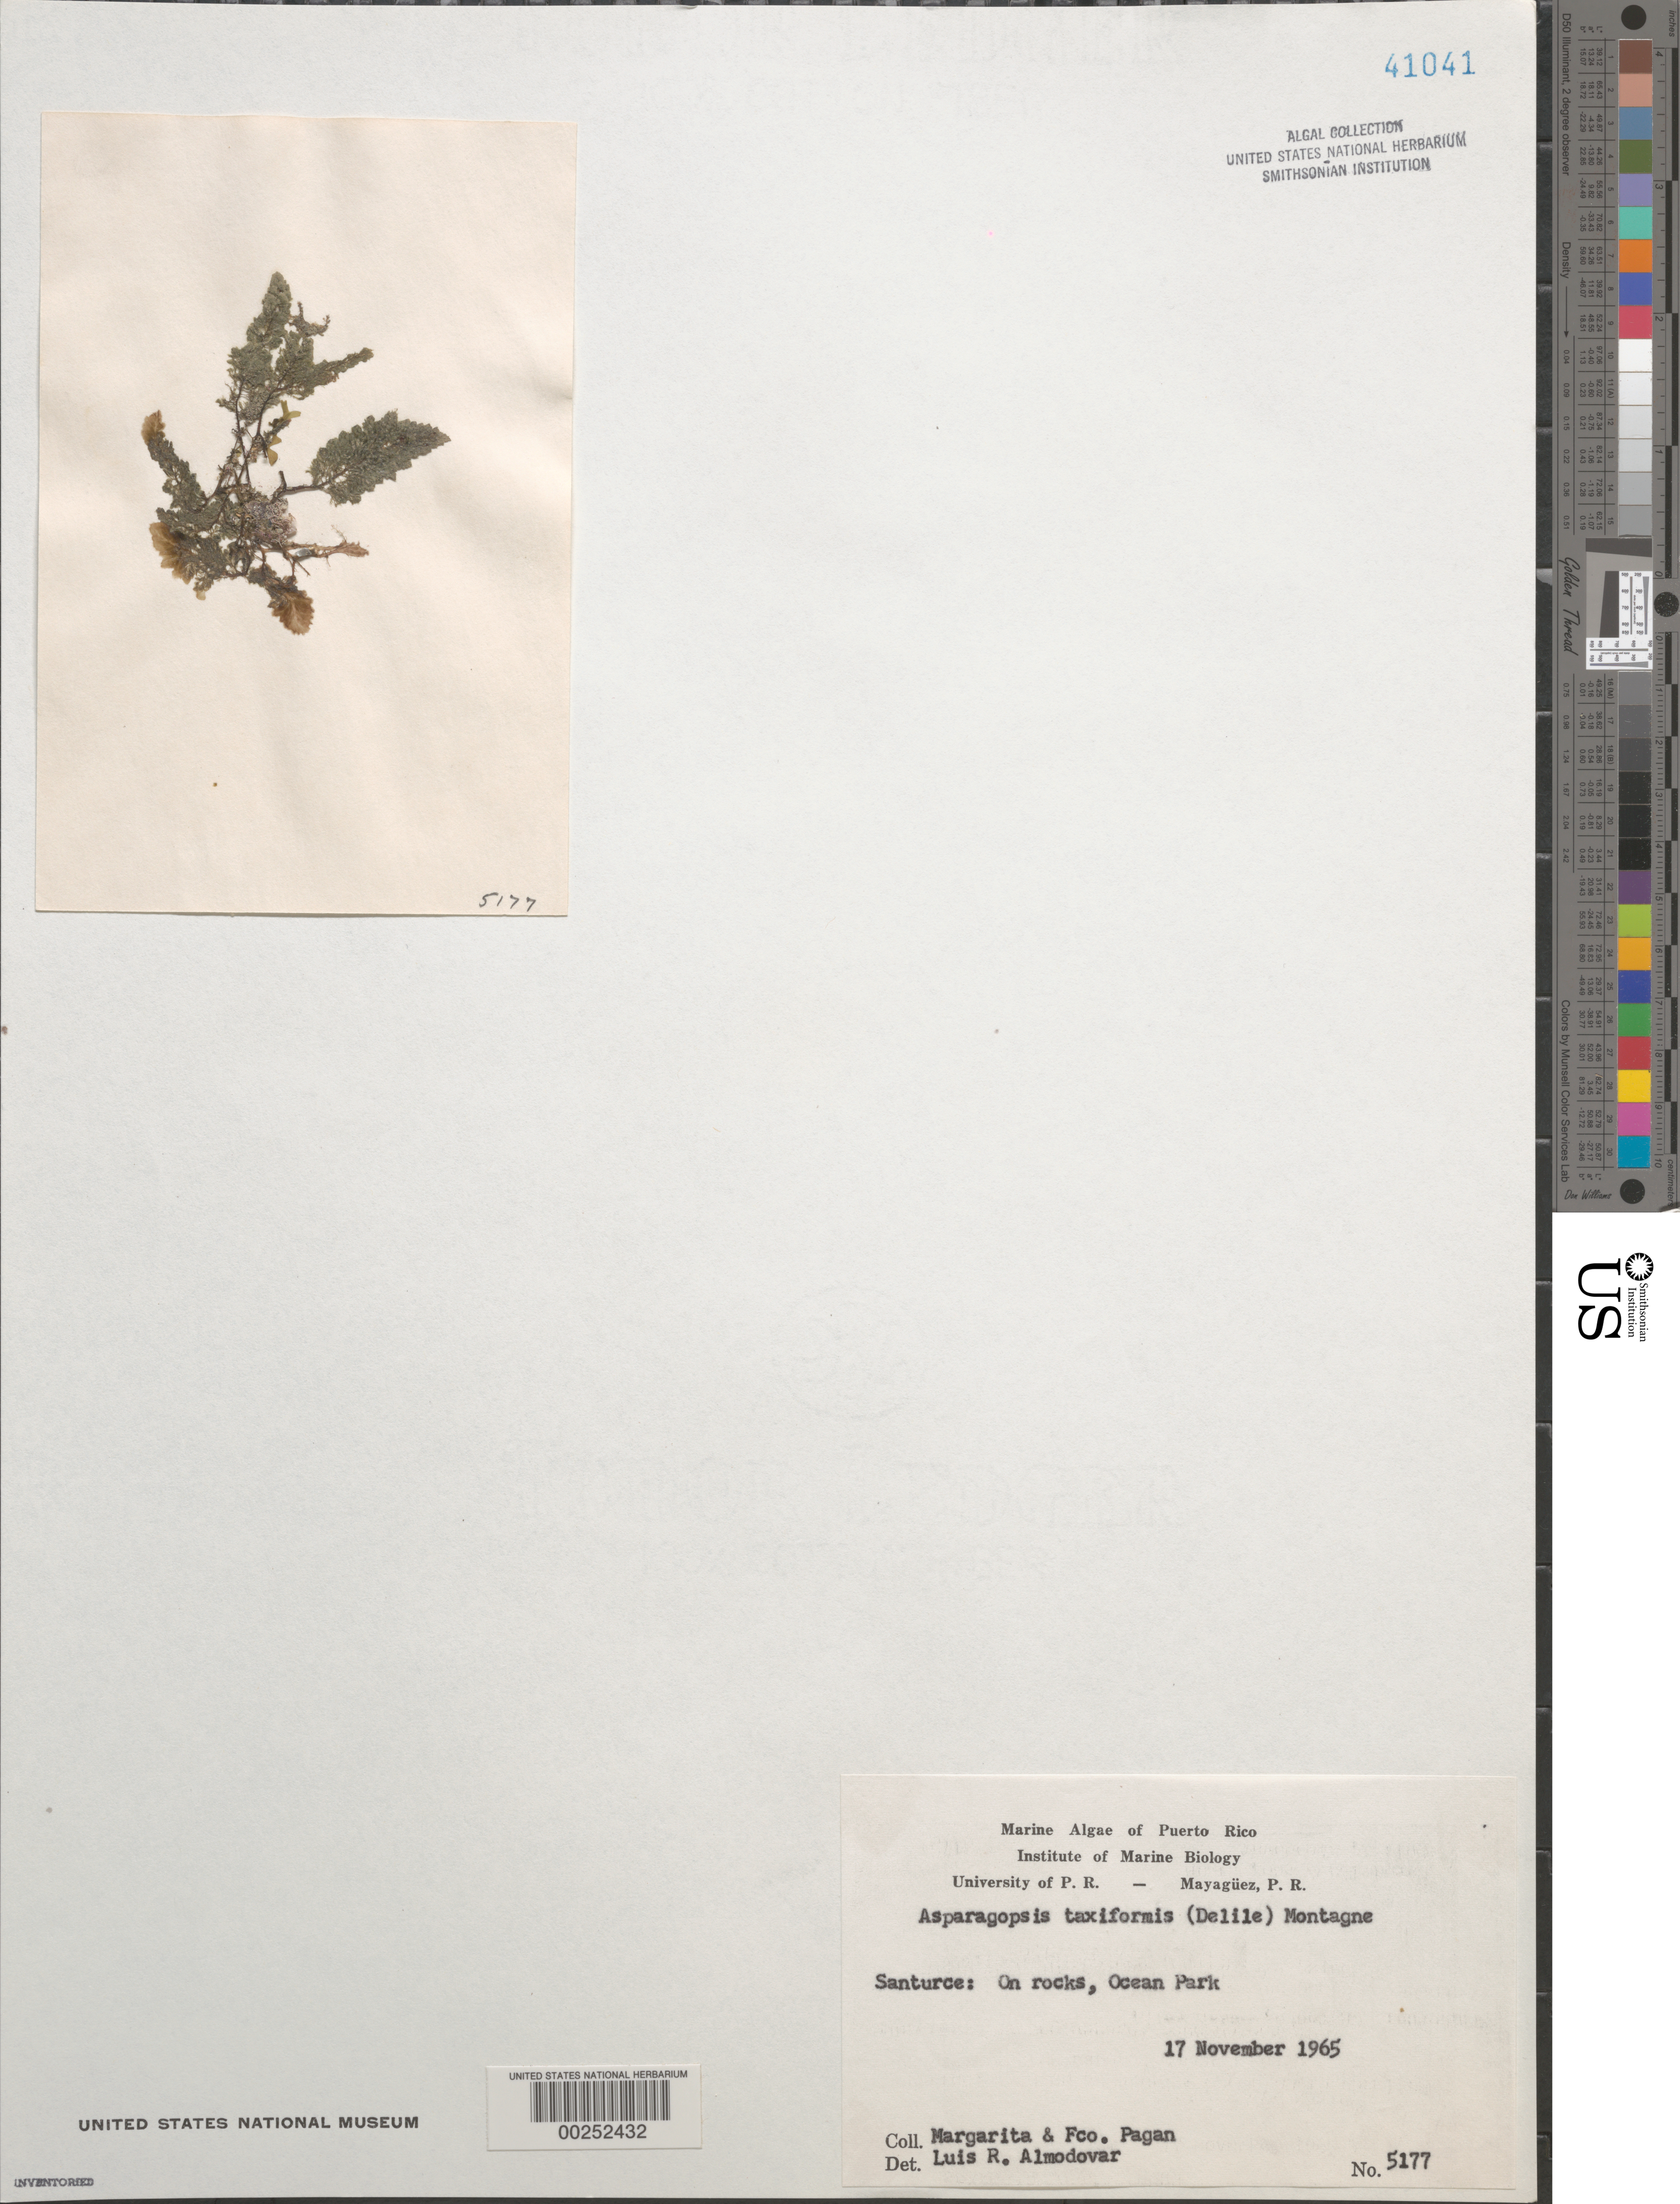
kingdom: Plantae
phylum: Rhodophyta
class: Florideophyceae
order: Bonnemaisoniales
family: Bonnemaisoniaceae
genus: Asparagopsis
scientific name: Asparagopsis taxiformis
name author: (Delile) Trevis.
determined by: Almodovar, L. R.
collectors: M. Pagan & F. Pagan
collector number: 5177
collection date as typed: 17 Nov 1965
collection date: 1965-11-17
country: Puerto Rico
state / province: San Juan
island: Puerto Rico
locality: Ocean park, santurce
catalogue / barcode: US 41041